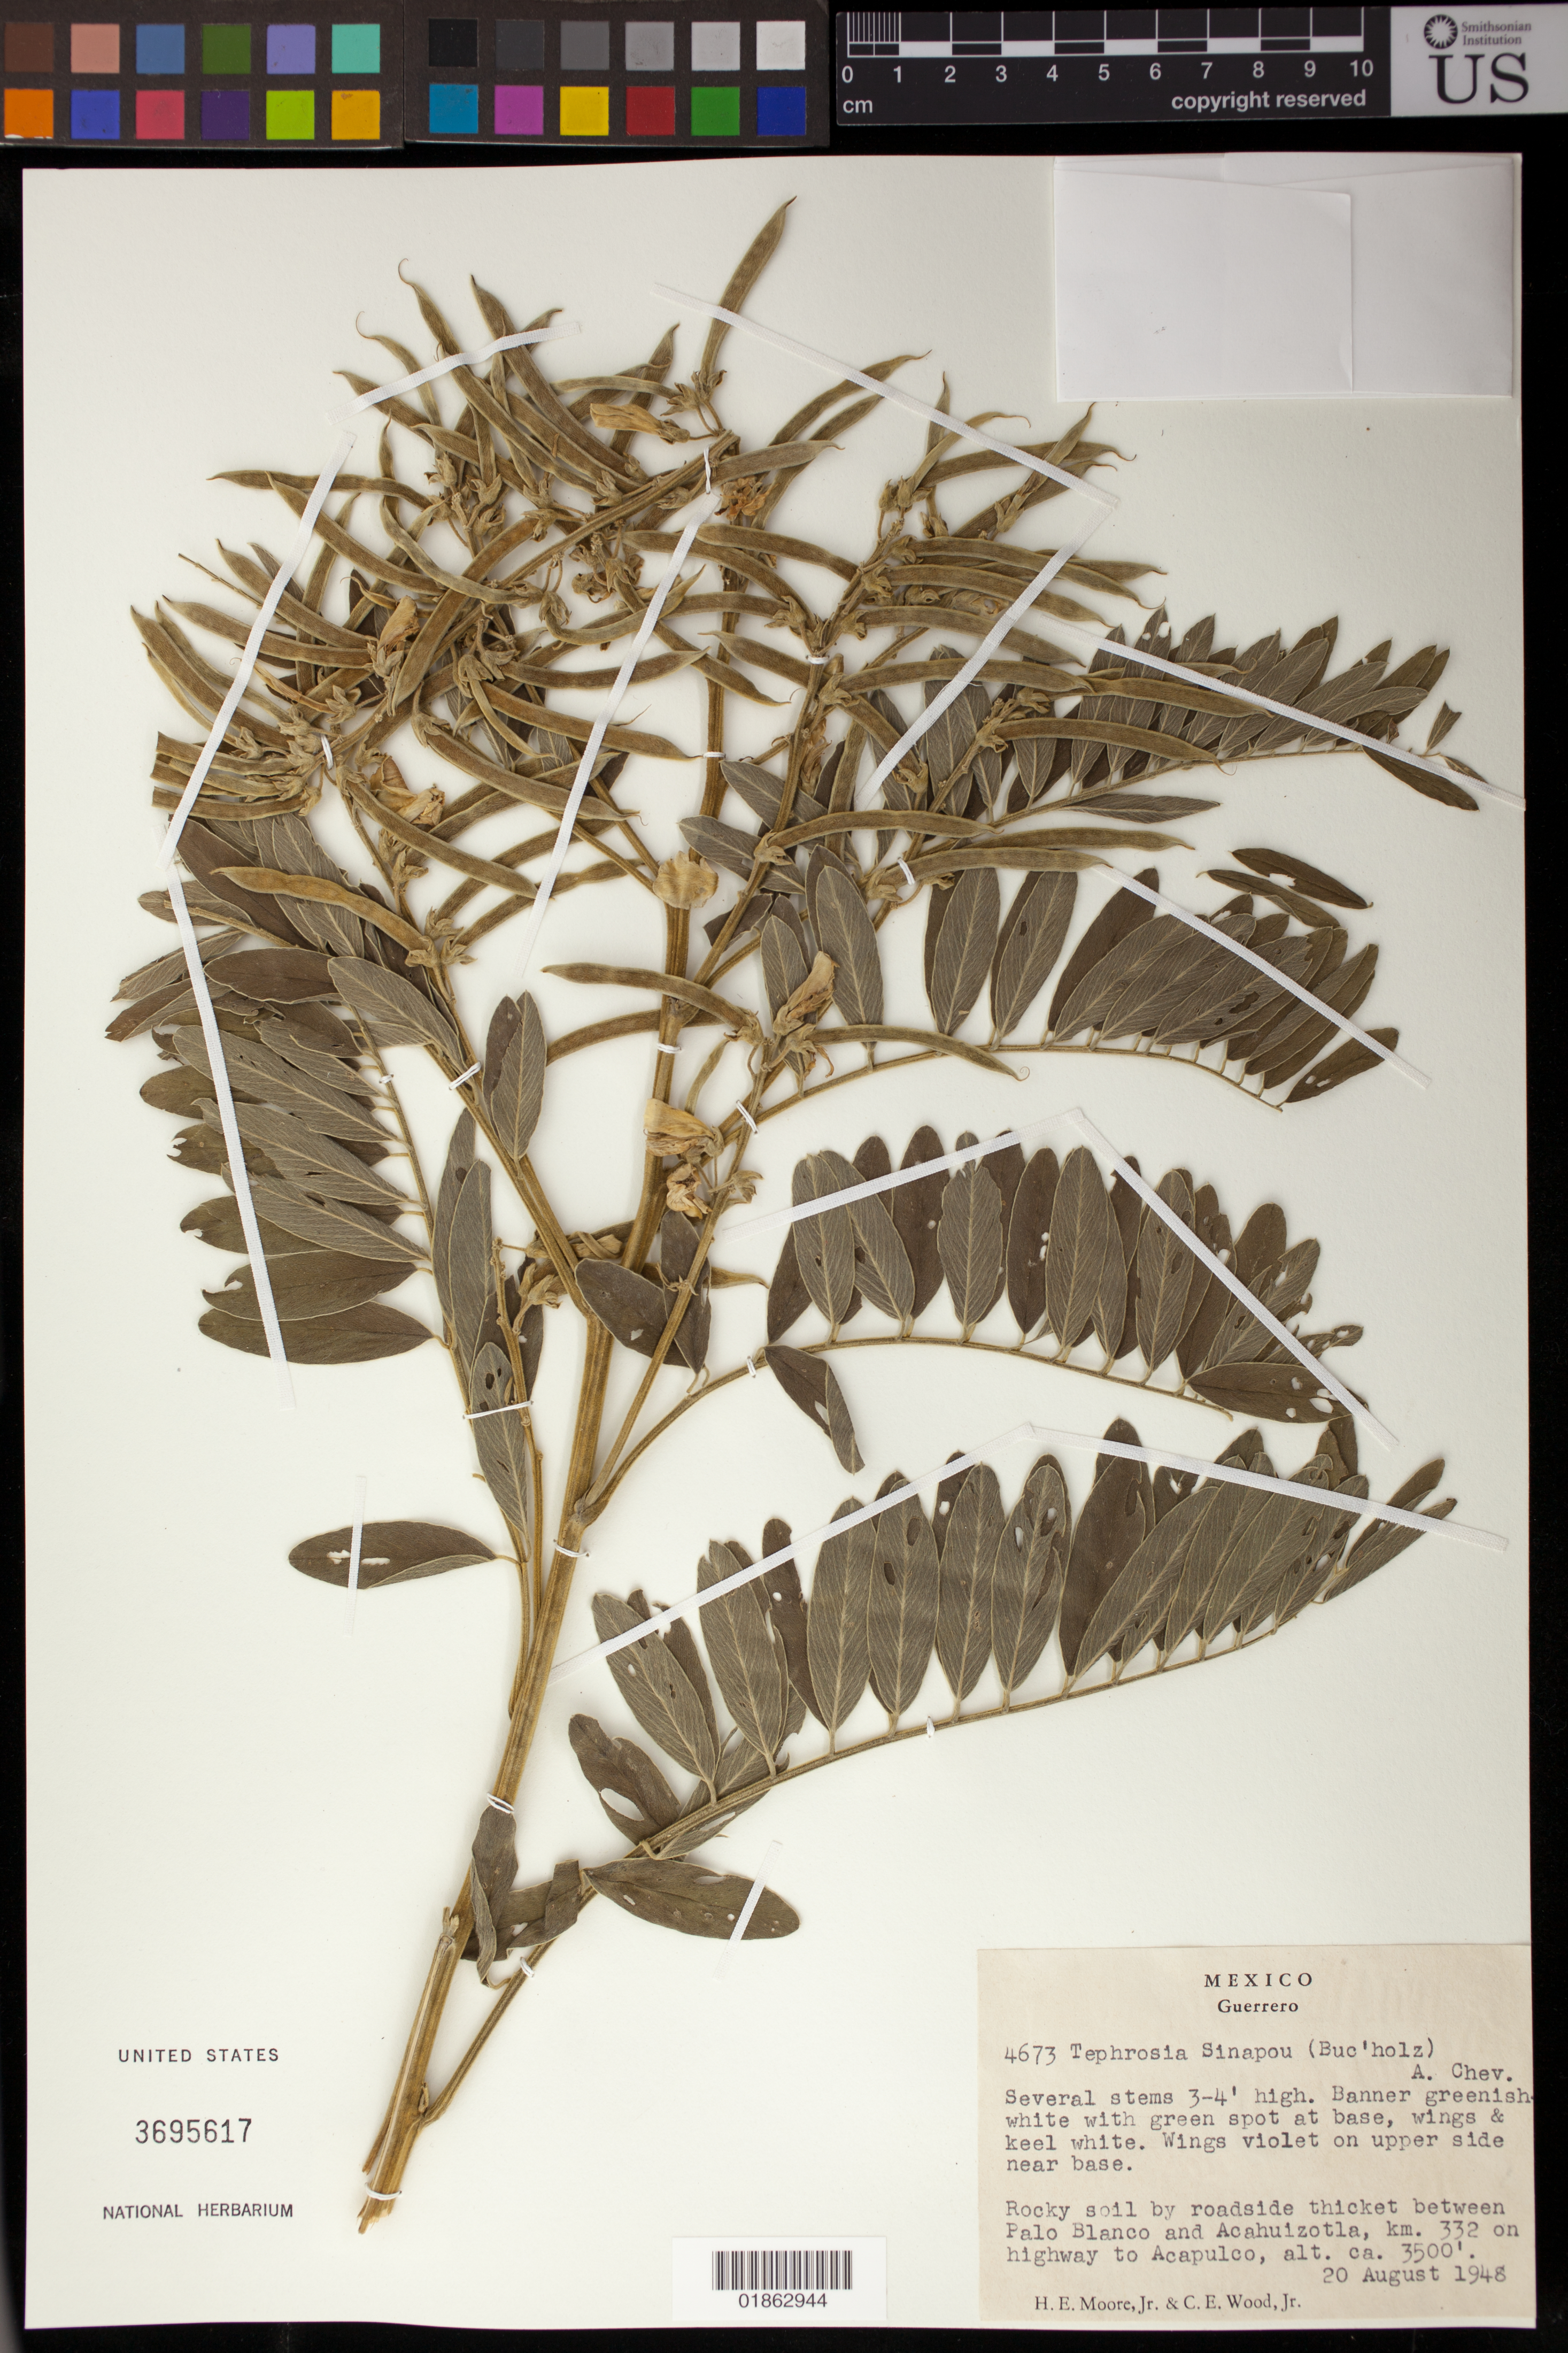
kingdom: Plantae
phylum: Tracheophyta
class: Magnoliopsida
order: Fabales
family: Fabaceae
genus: Tephrosia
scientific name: Tephrosia sinapou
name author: (Buc'hoz) A. Chev.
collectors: H. E. Moore & C. E. Wood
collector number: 4673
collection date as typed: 20 Aug 1948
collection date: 1948-08-20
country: Mexico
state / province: Guerrero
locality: Between Palo Blanco and Acahuizotla, km. 332 on highway to Acapulco.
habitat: Rocky soil by roadside thicket.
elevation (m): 1067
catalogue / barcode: US 3695617